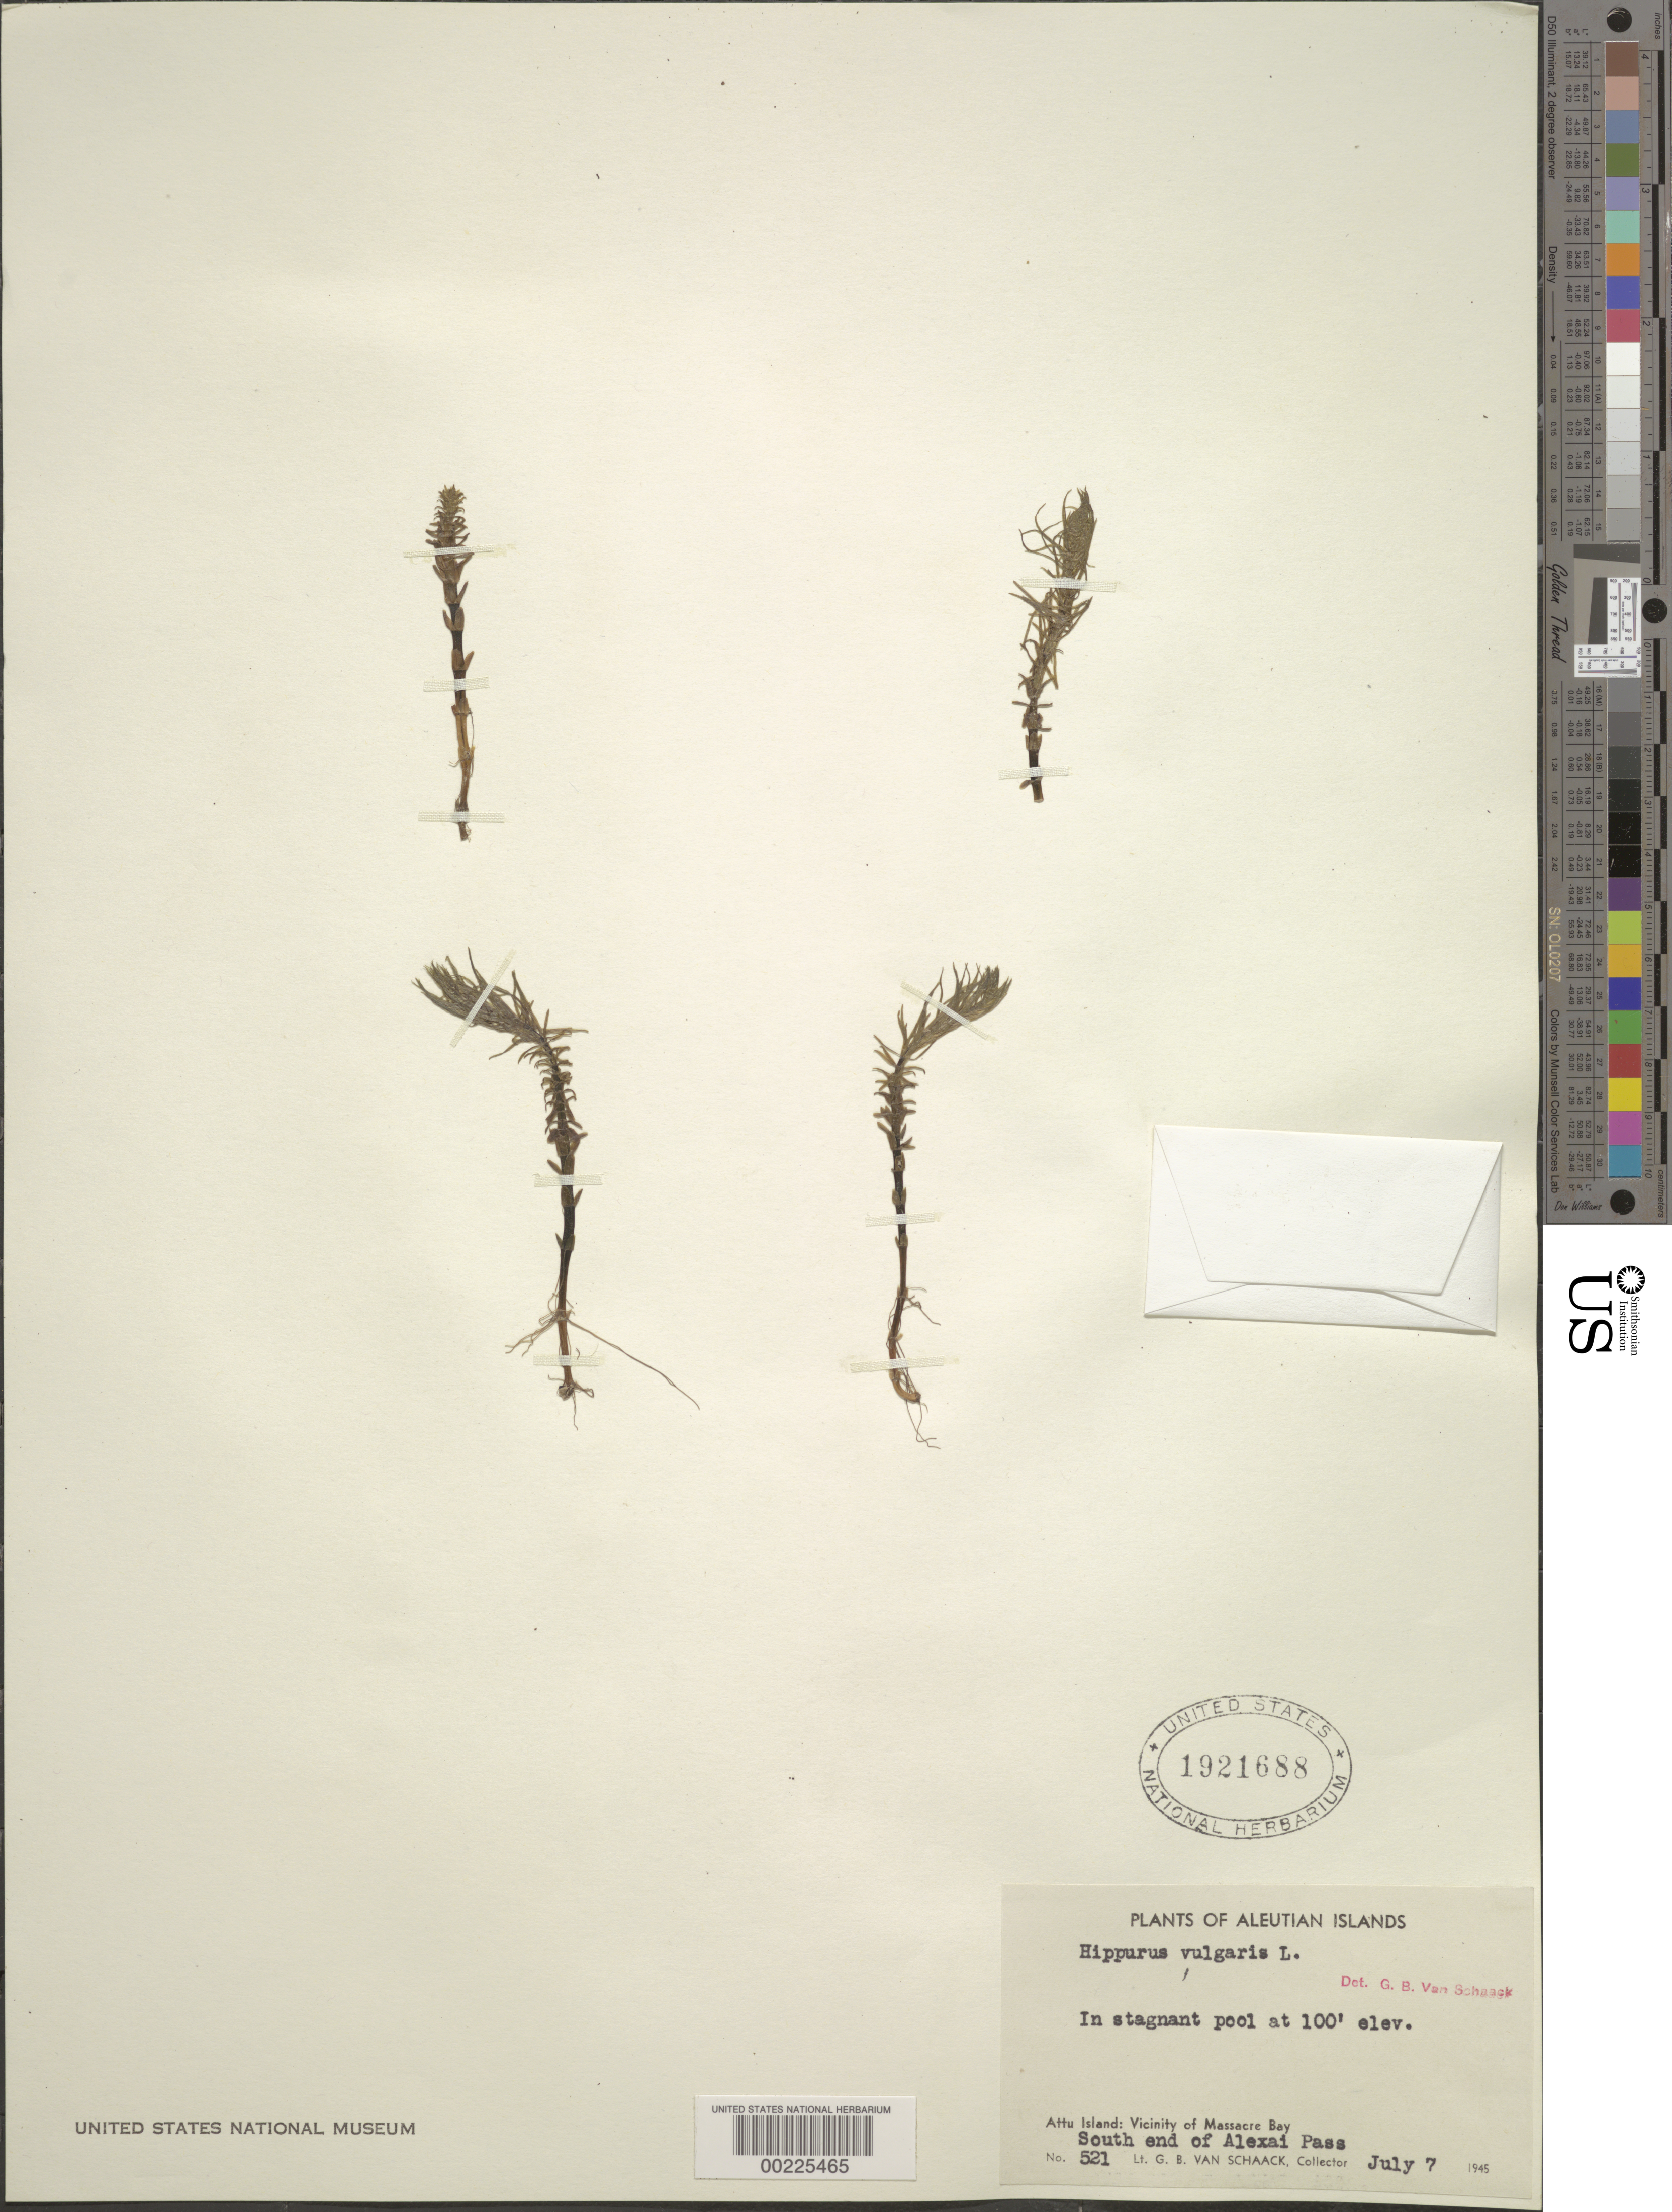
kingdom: Plantae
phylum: Tracheophyta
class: Magnoliopsida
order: Lamiales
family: Plantaginaceae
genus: Hippuris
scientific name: Hippuris vulgaris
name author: L.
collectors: G. Van Schaack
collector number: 521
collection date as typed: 07 Jul 1945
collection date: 1945-07-07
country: United States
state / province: Alaska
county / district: Aleutians West Census Area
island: Attu Island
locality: Attu island: vicinity of massacre bay; s end of alexai pass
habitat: In stagnant pool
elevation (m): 30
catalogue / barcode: US 1921688